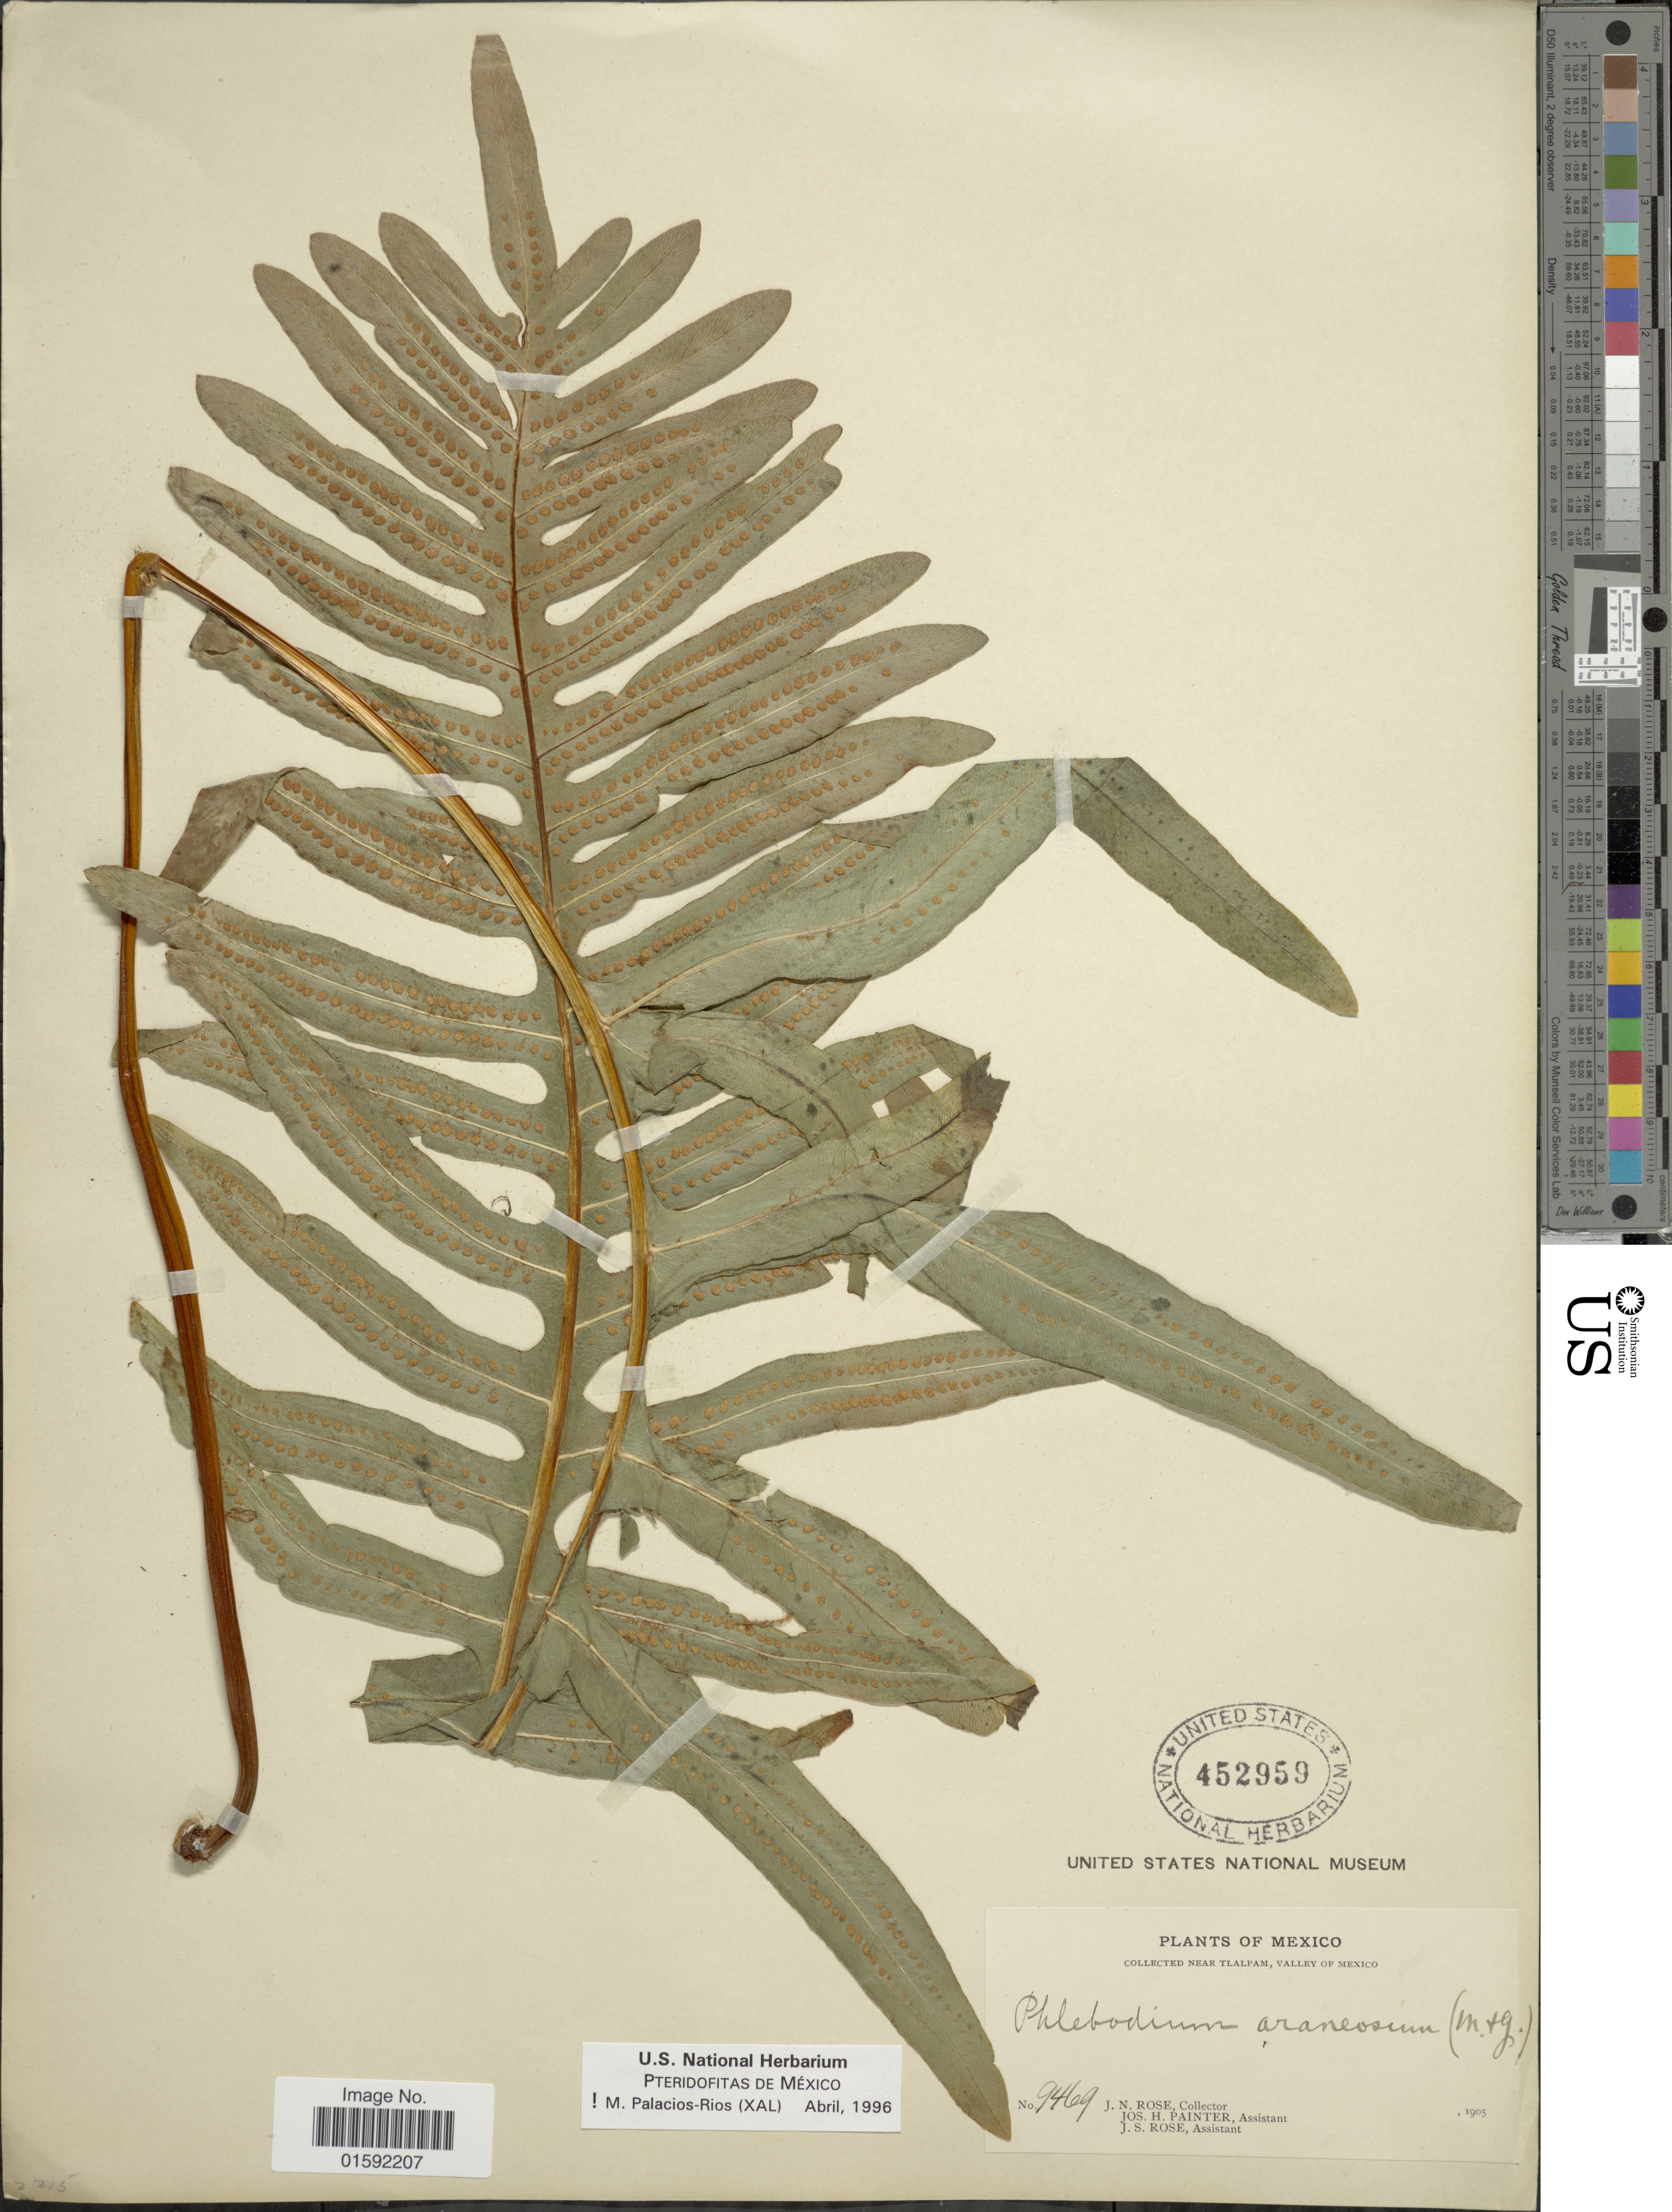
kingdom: Plantae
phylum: Tracheophyta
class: Polypodiopsida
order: Polypodiales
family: Polypodiaceae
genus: Phlebodium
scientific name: Phlebodium araneosum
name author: (M. Martens) Mickel & Beitel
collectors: J. N. Rose, J. H. Painter & J. S. Rose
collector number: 9469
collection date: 1905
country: Mexico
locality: Near Tlalpam, Valley of Mexico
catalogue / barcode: US 452959